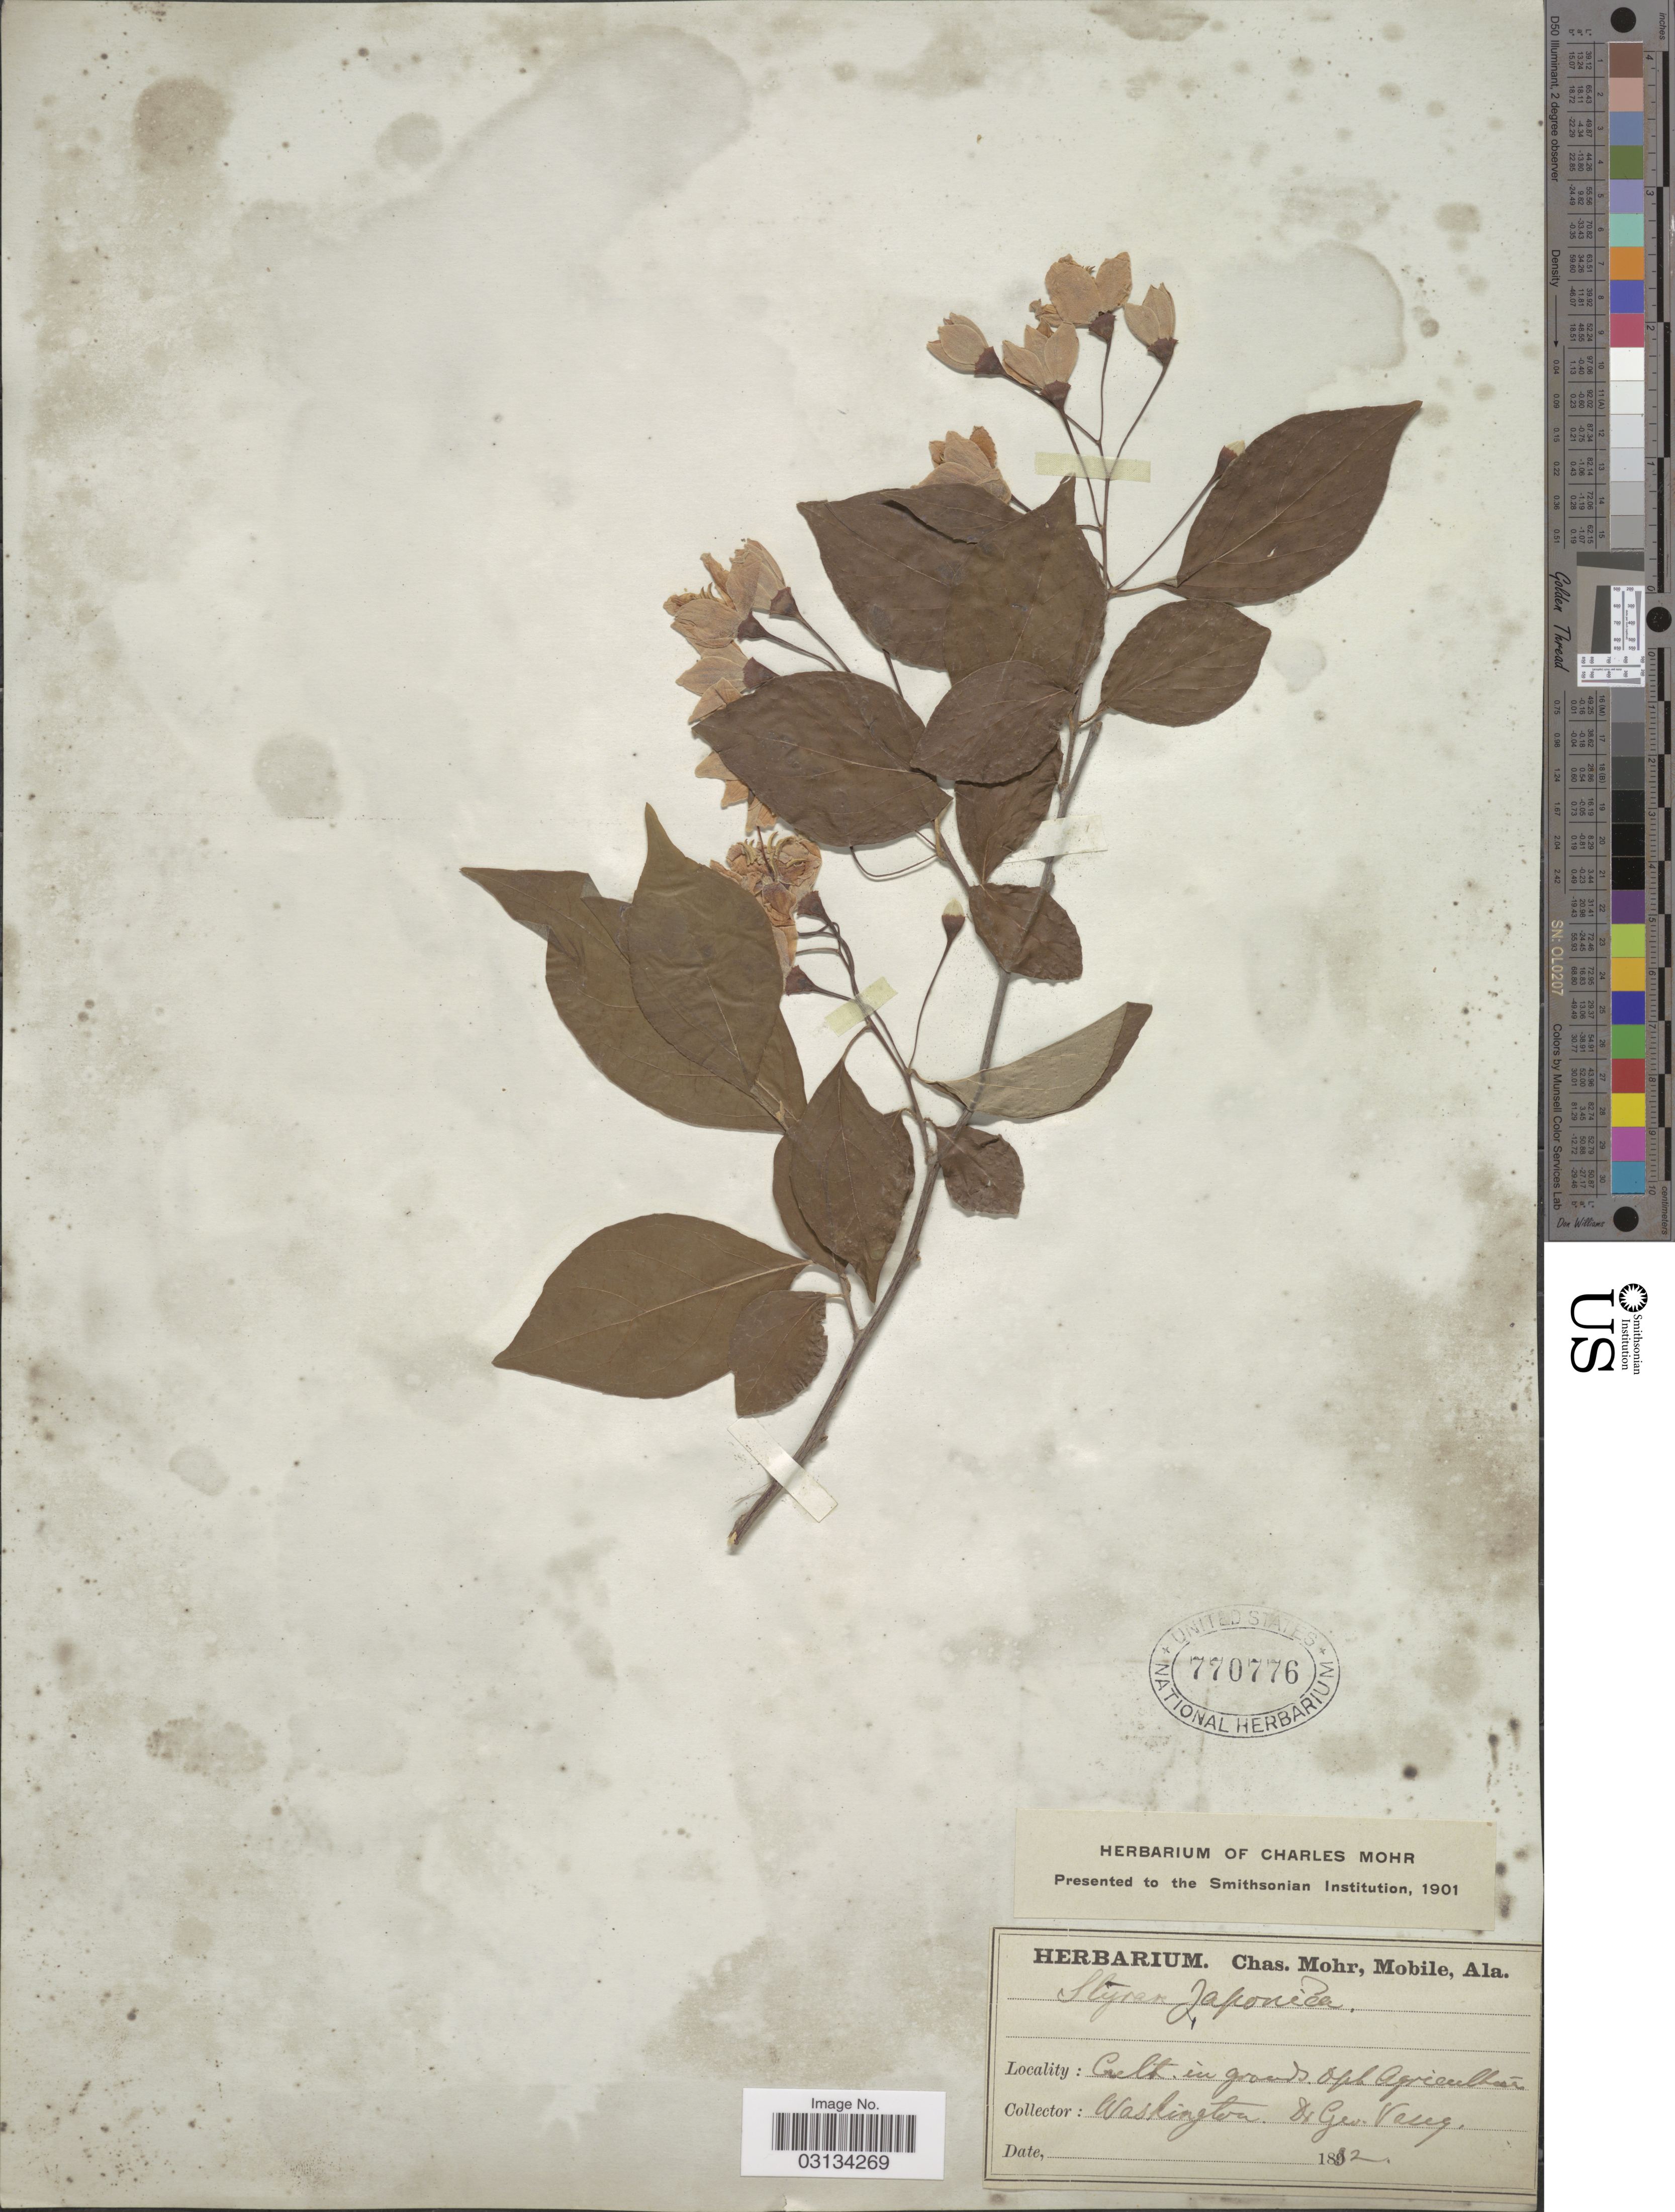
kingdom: Plantae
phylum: Tracheophyta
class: Magnoliopsida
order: Ericales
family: Styracaceae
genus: Styrax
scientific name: Styrax japonicus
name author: Siebold & Zucc.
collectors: G. Vasey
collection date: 1892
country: United States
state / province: Washington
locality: Cult. in grounds. Dpt. Agriculture.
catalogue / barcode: US 770776